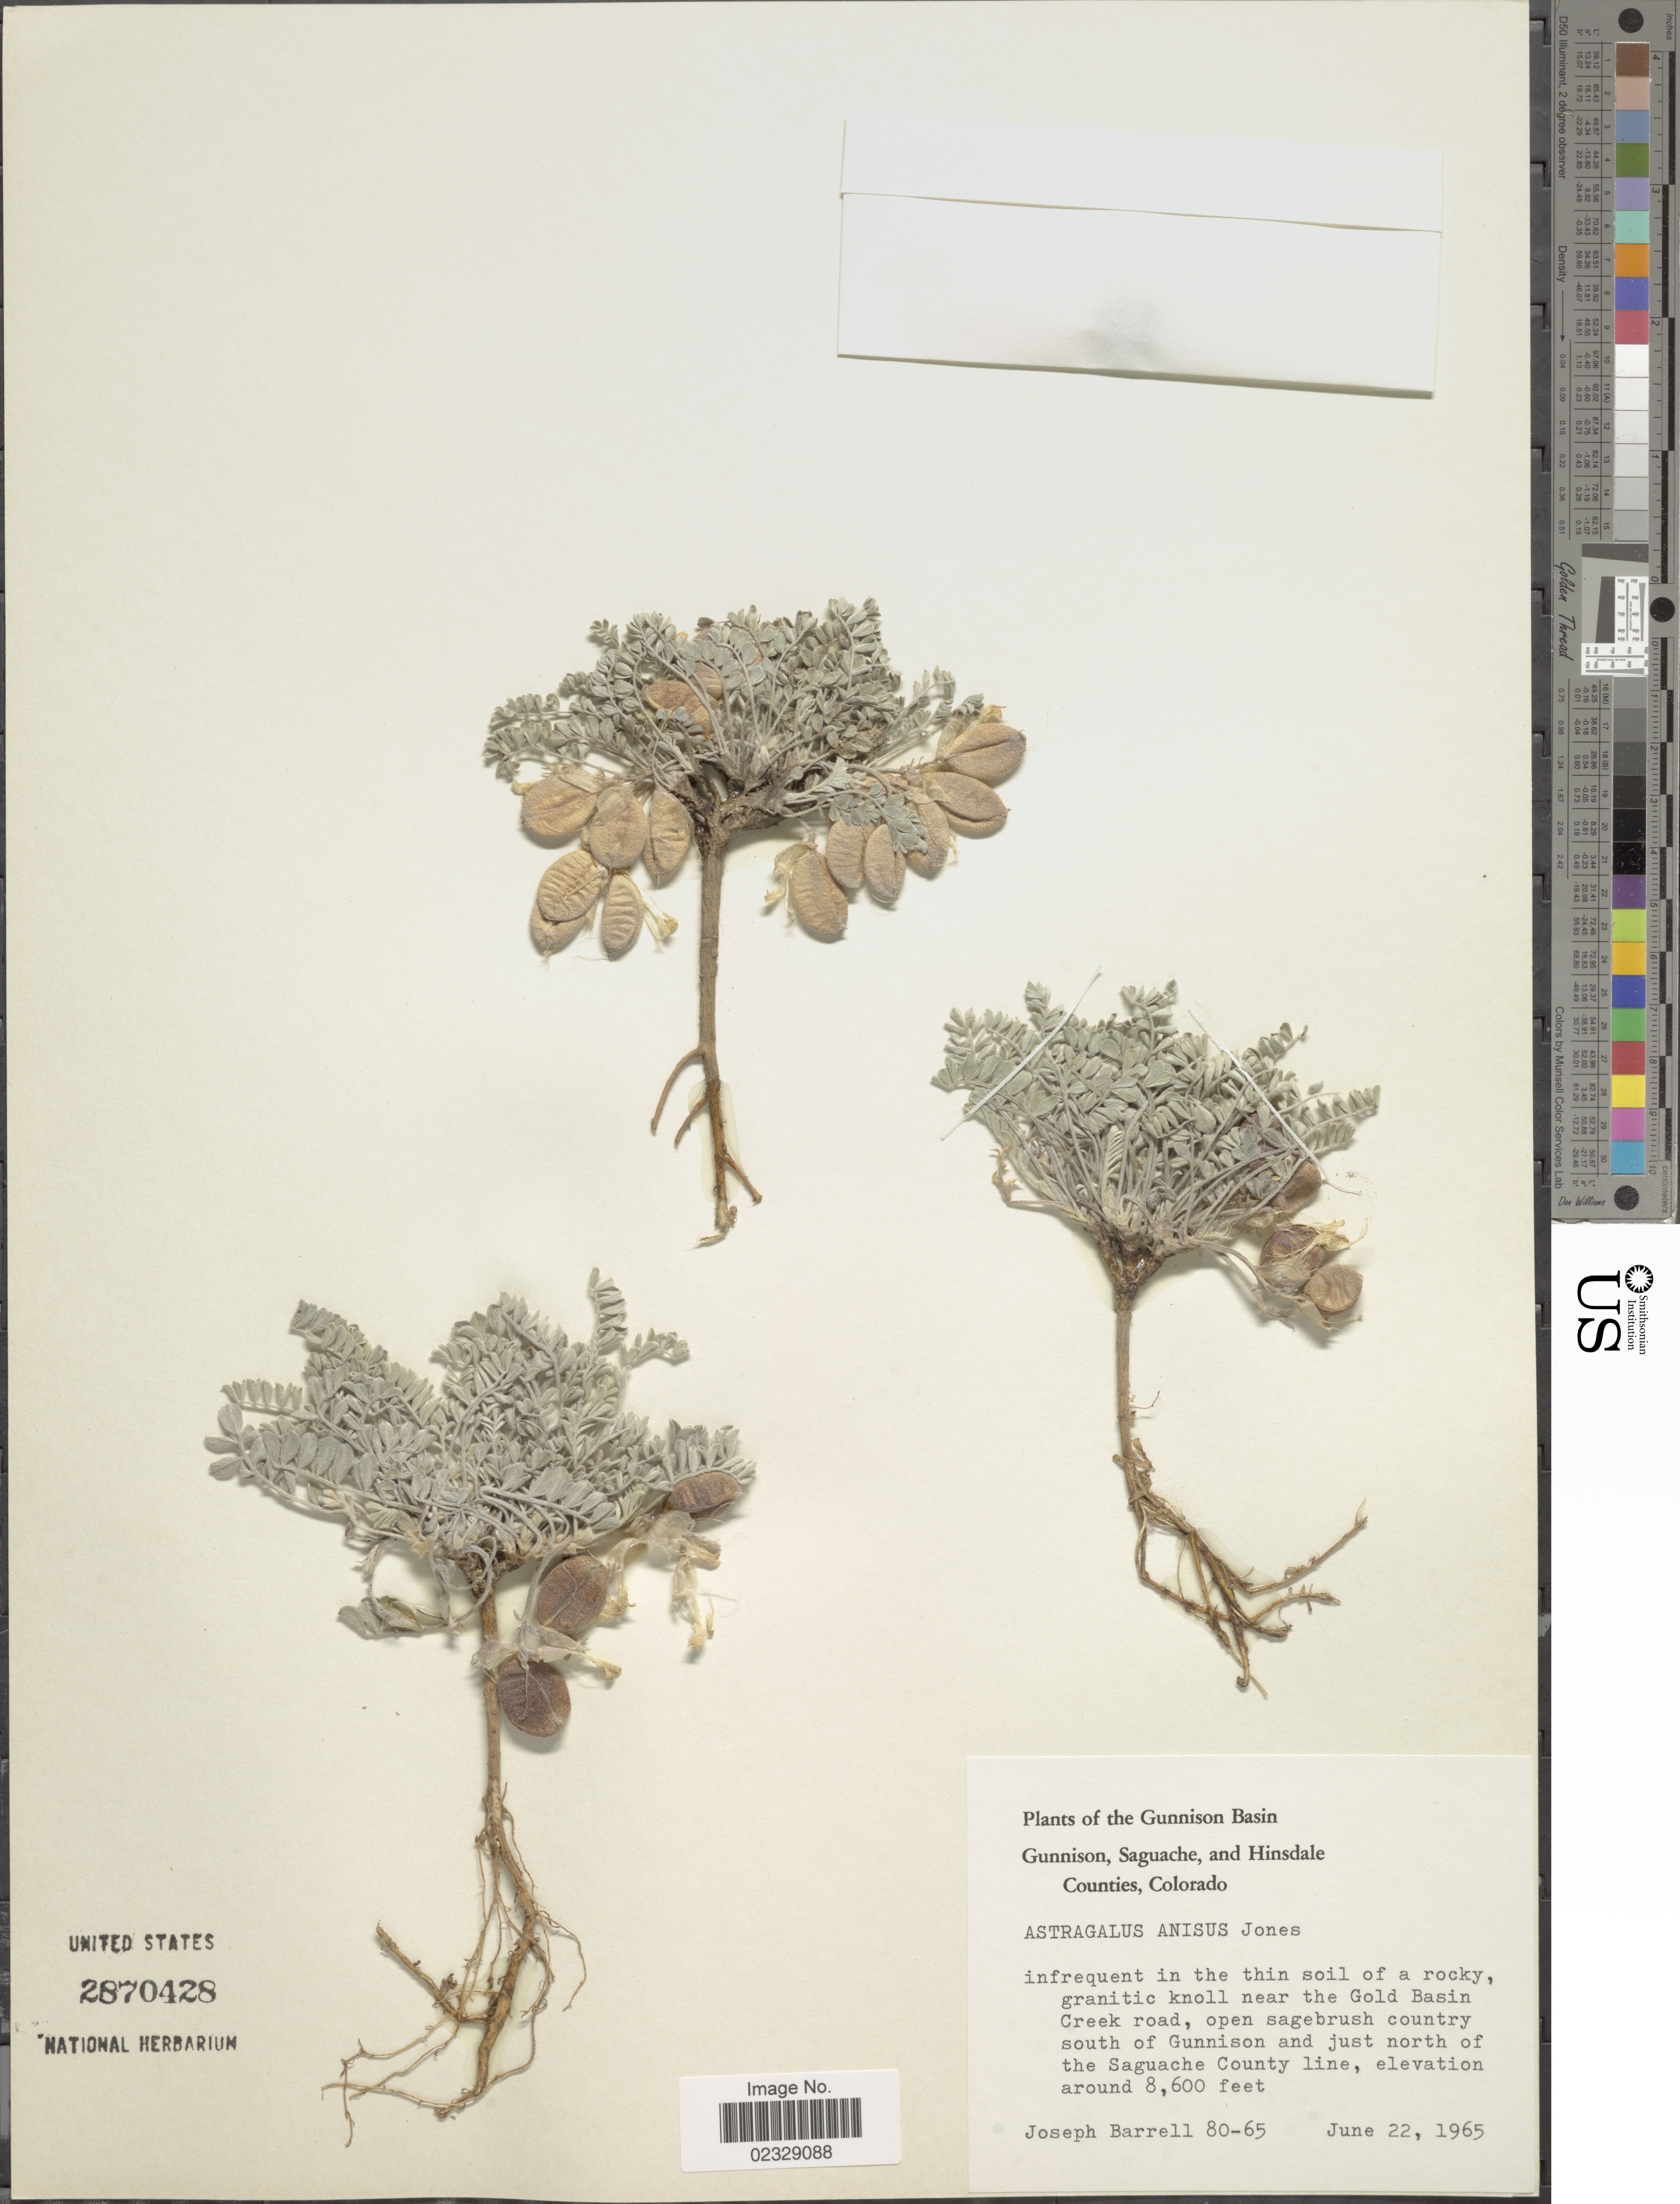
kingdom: Plantae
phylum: Tracheophyta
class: Magnoliopsida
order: Fabales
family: Fabaceae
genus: Astragalus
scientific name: Astragalus anisus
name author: M.E. Jones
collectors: J. Barrell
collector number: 80-65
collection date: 1965-06-22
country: United States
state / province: Colorado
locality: Gunnison Basin, Gunnison, Saguache, and Hinsdale Counties, near the Gold Basin Creek road, open sagebrush country south of Gunnison and just north of the Saguache County line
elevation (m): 2621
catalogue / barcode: US 2870428